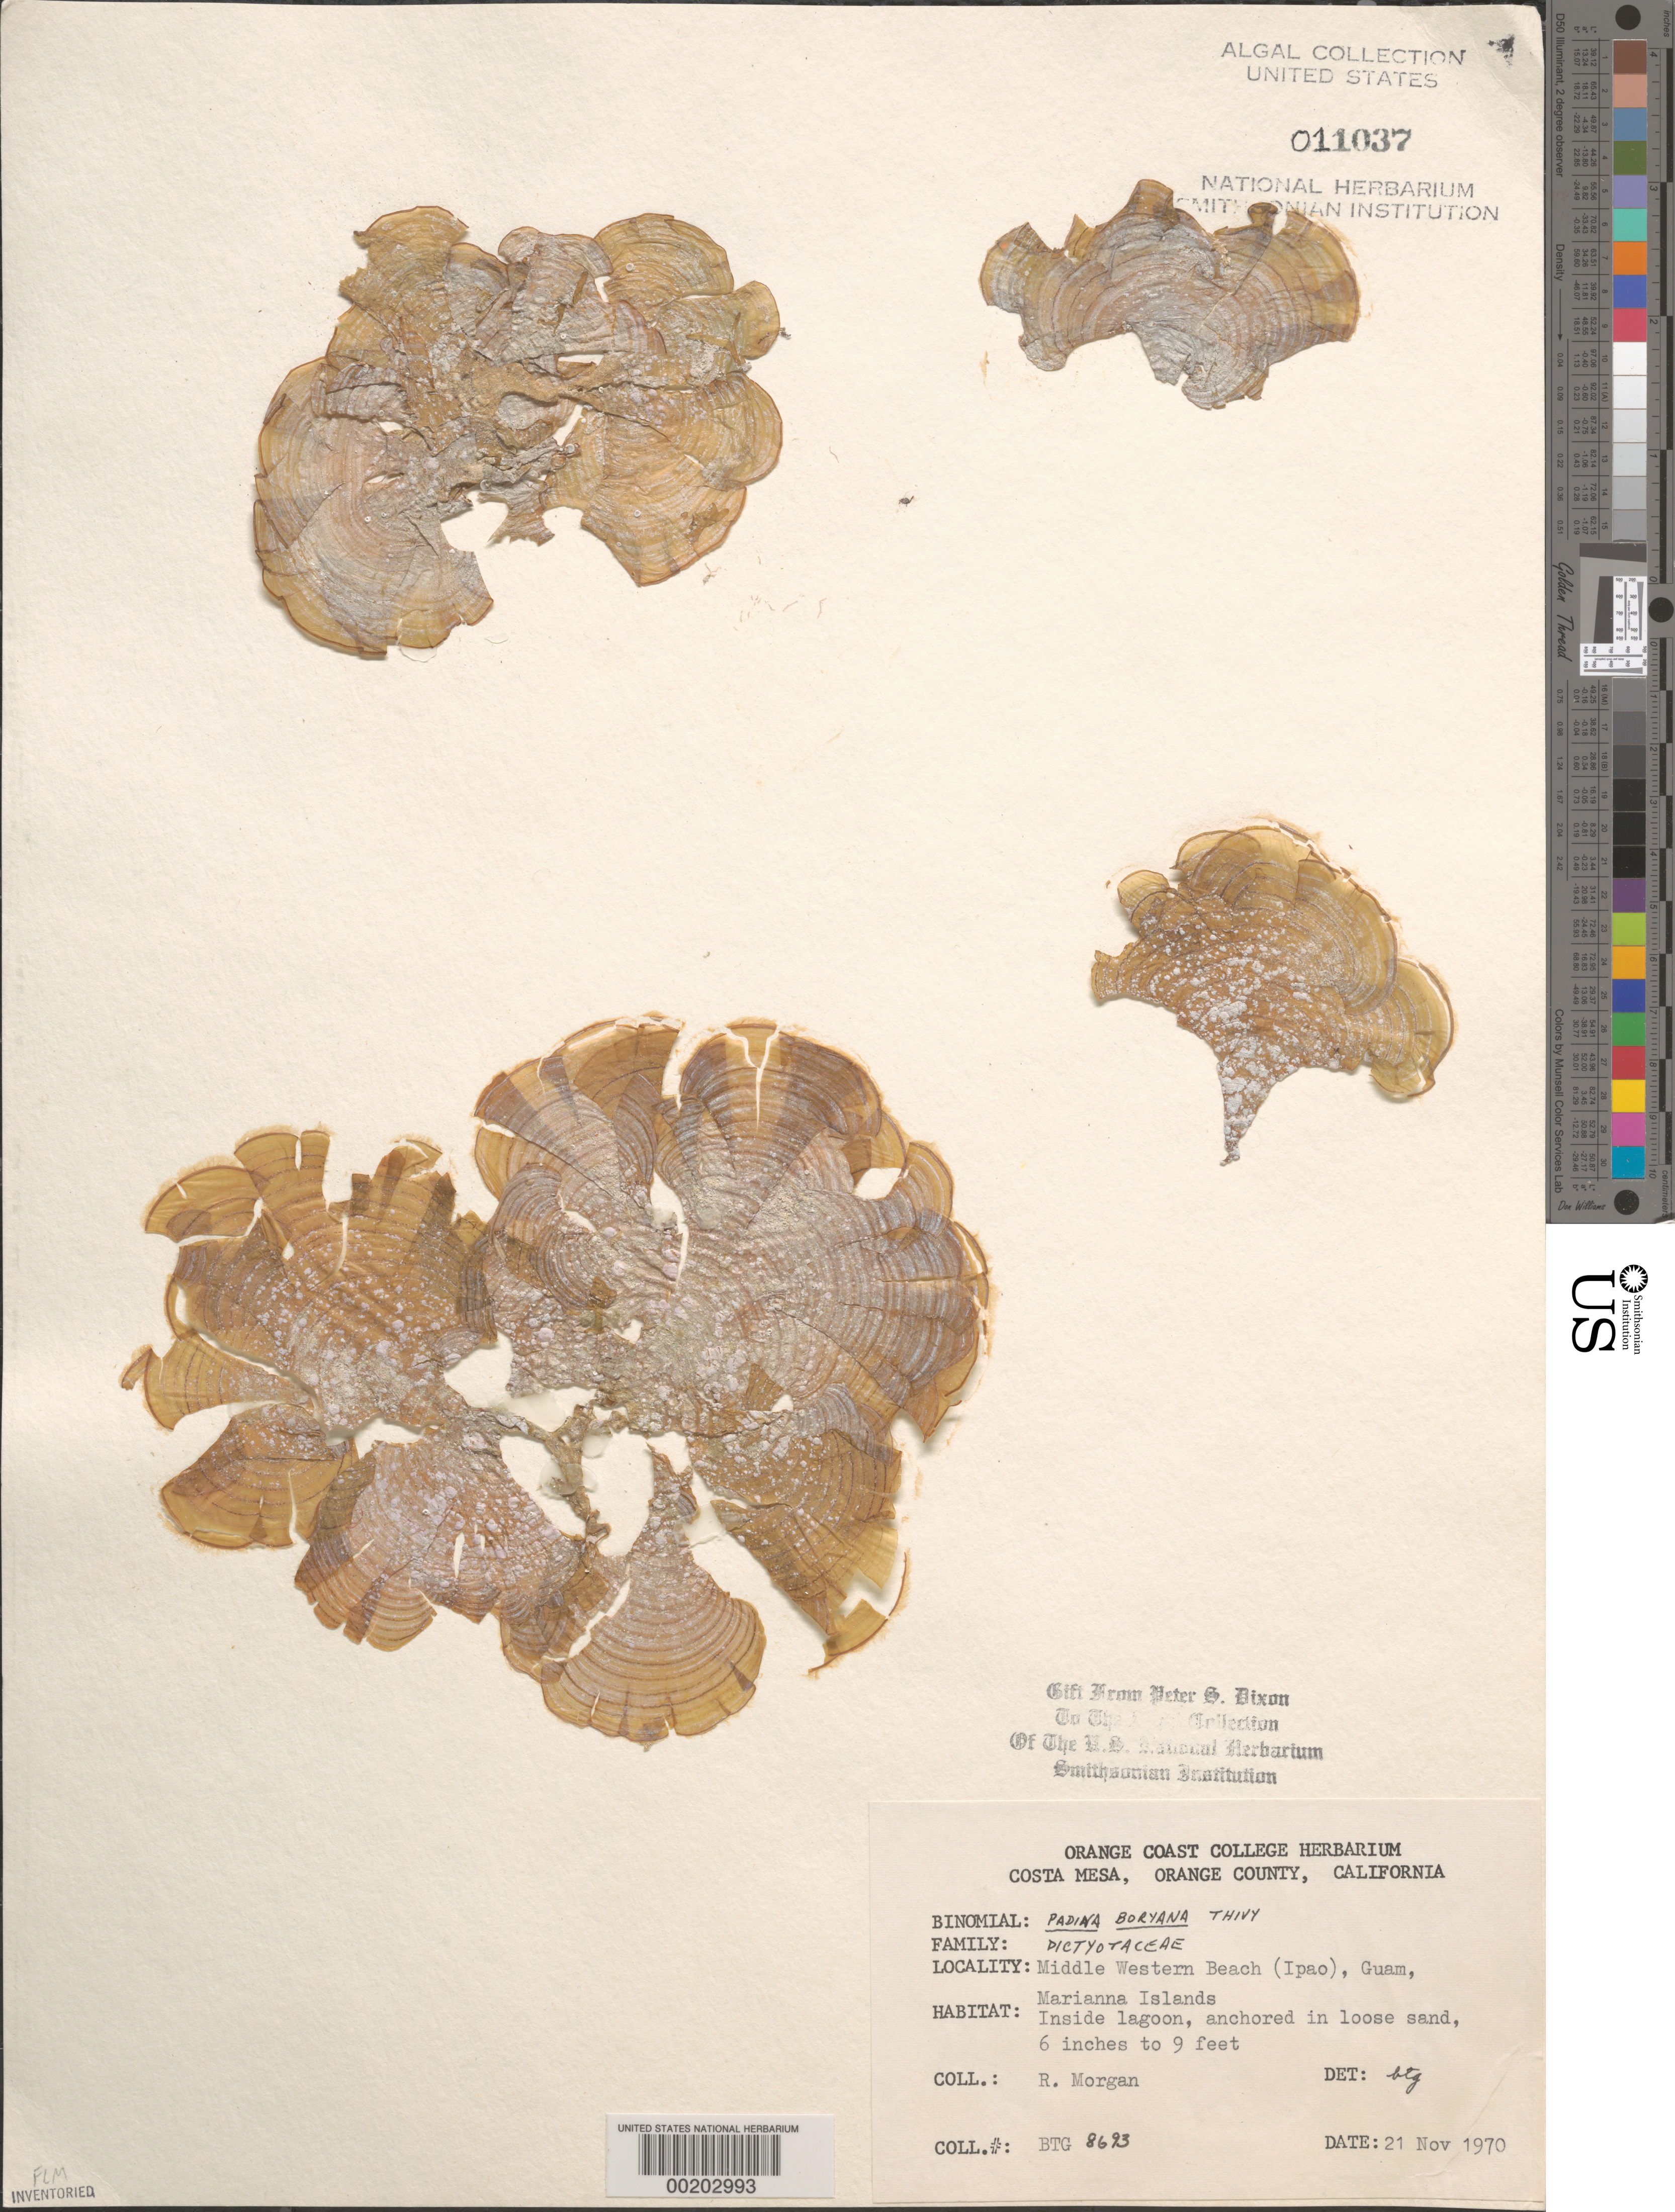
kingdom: Chromista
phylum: Ochrophyta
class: Phaeophyceae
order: Dictyotales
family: Dictyotaceae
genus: Padina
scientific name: Padina boryana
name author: Thivy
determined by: Gittins, B. T.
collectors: R. Morgan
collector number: Btg 8693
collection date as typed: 21 Nov 1970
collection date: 1970-11-21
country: Guam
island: Guam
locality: Middle western beach, Ipao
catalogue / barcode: US 11037